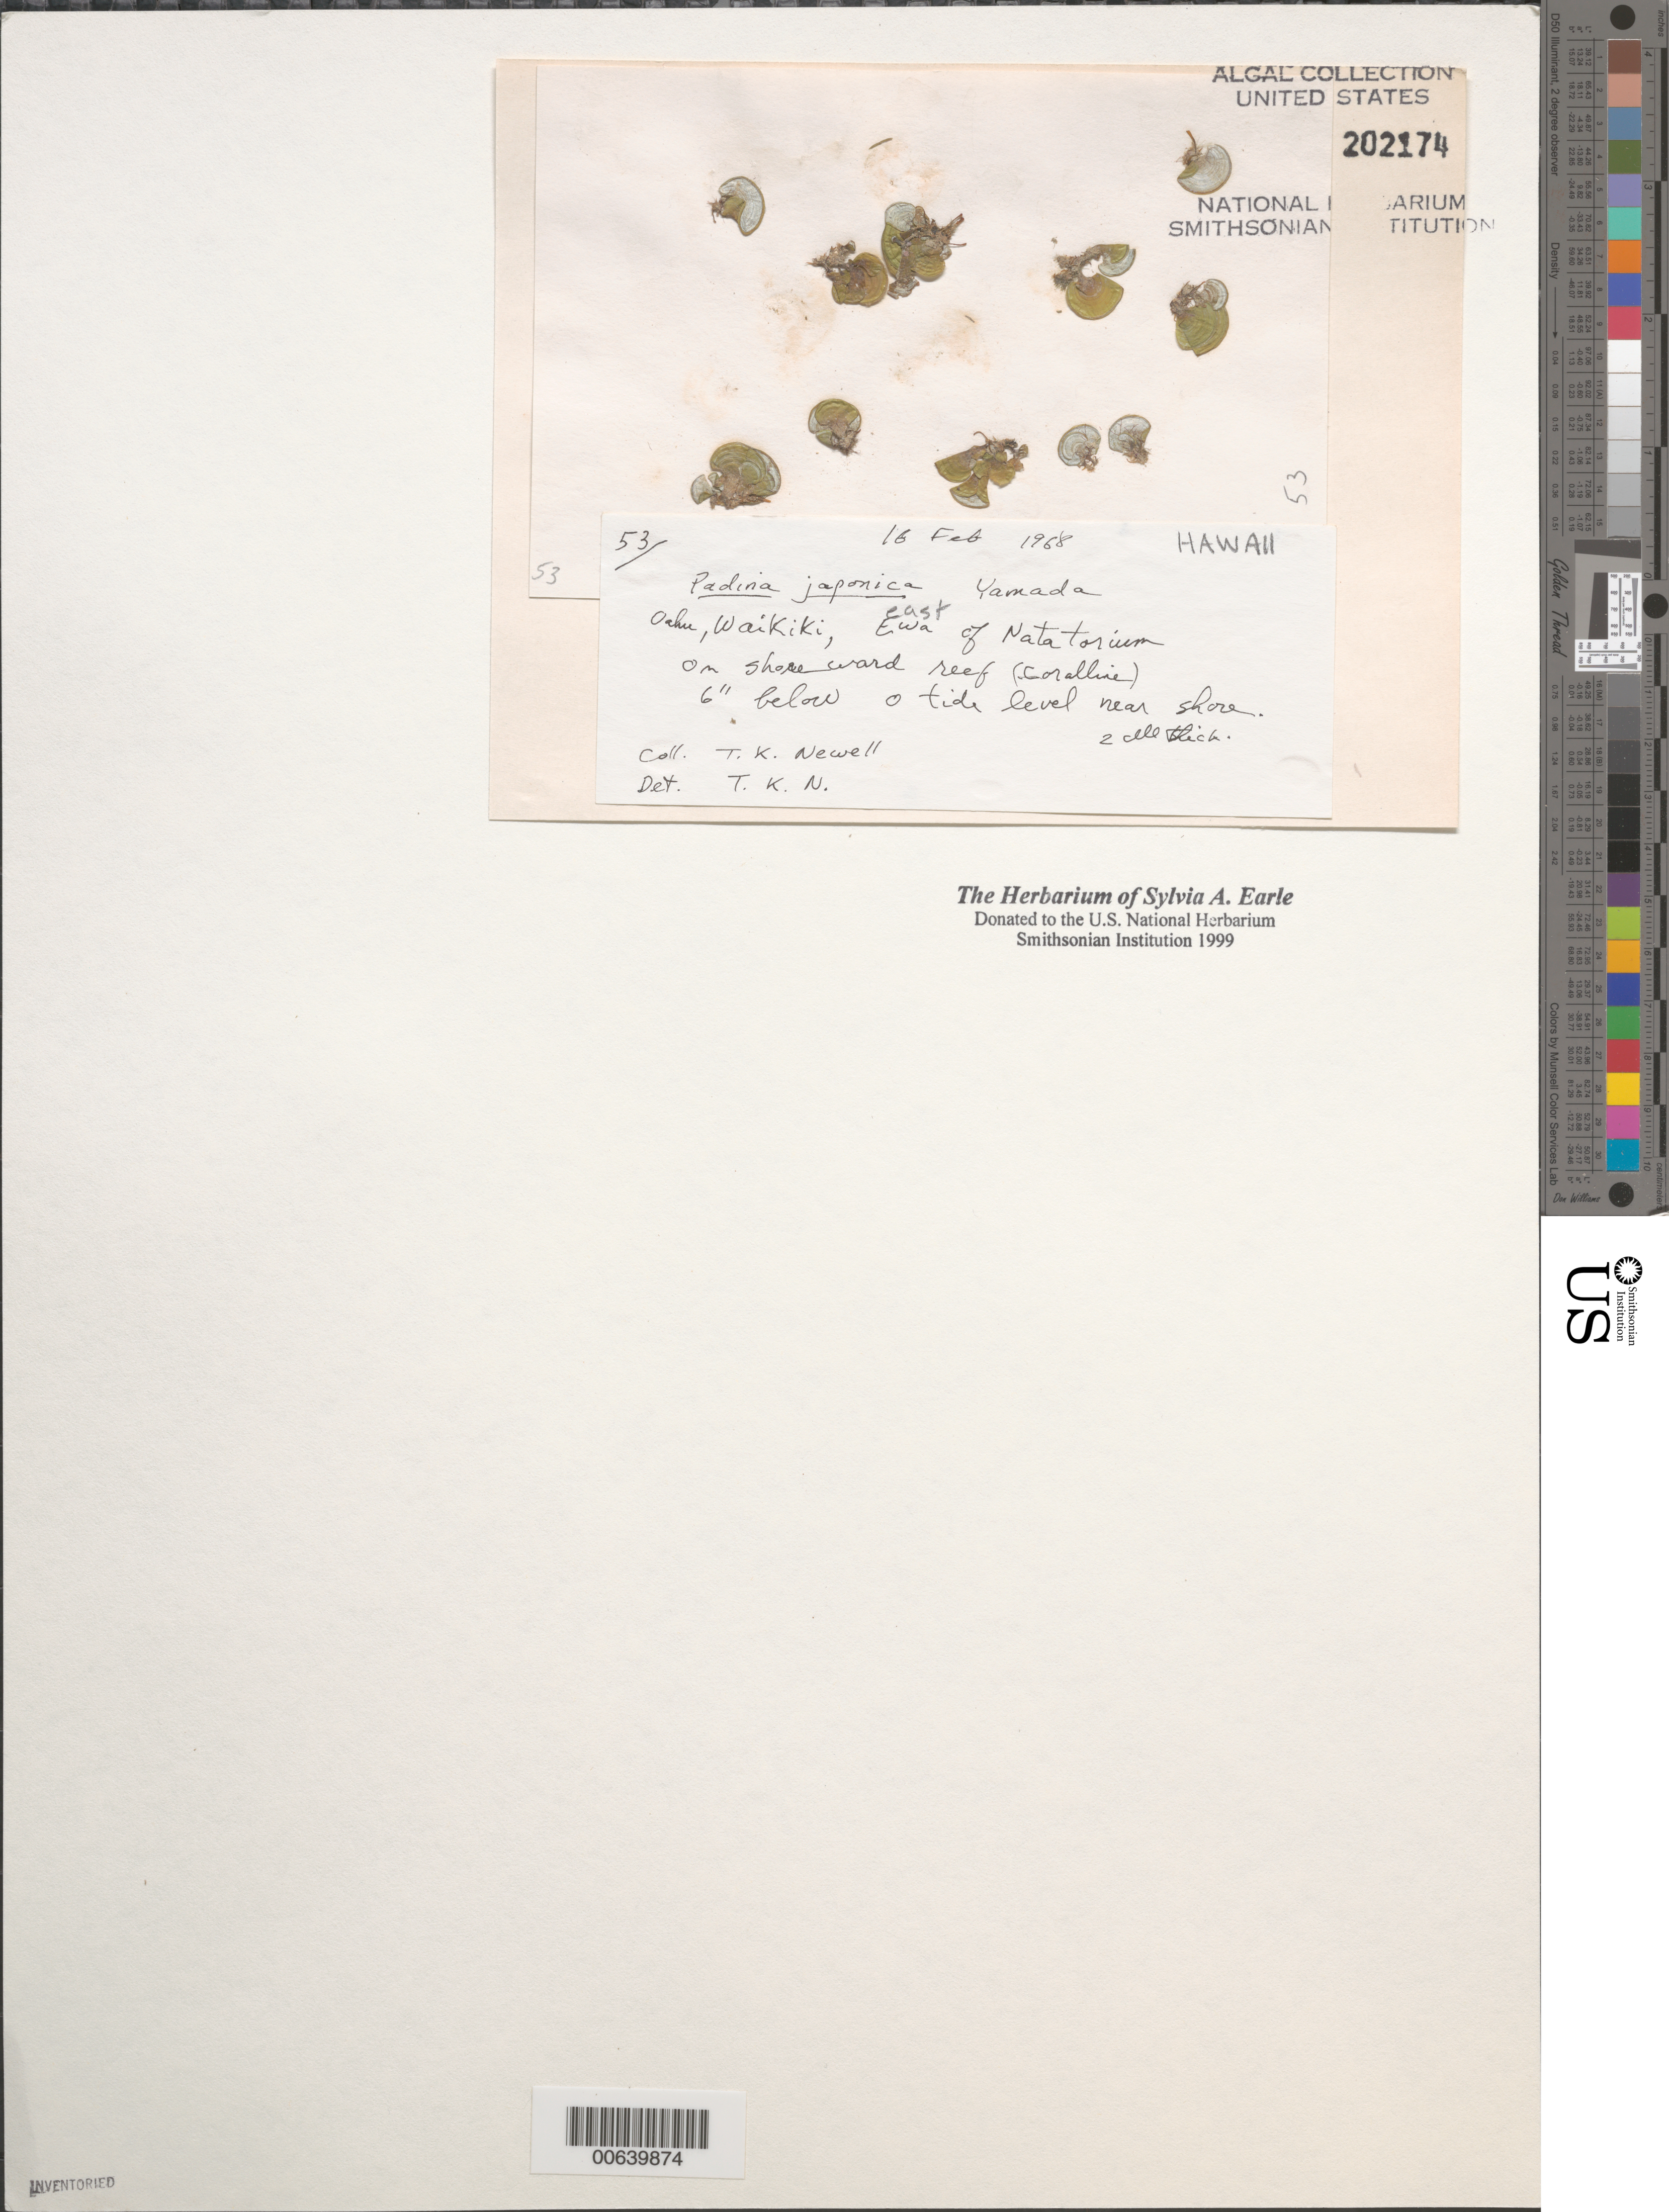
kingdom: Chromista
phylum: Ochrophyta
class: Phaeophyceae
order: Dictyotales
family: Dictyotaceae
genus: Padina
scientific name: Padina japonica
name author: Yamada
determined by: Newell, Thomas K.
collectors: T. K. Newell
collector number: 53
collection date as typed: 16 Feb 1968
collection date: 1968-02-16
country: United States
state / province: Hawaii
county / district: Honolulu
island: Oahu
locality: Waikiki east or Ewa of Natatorium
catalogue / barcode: US 202174